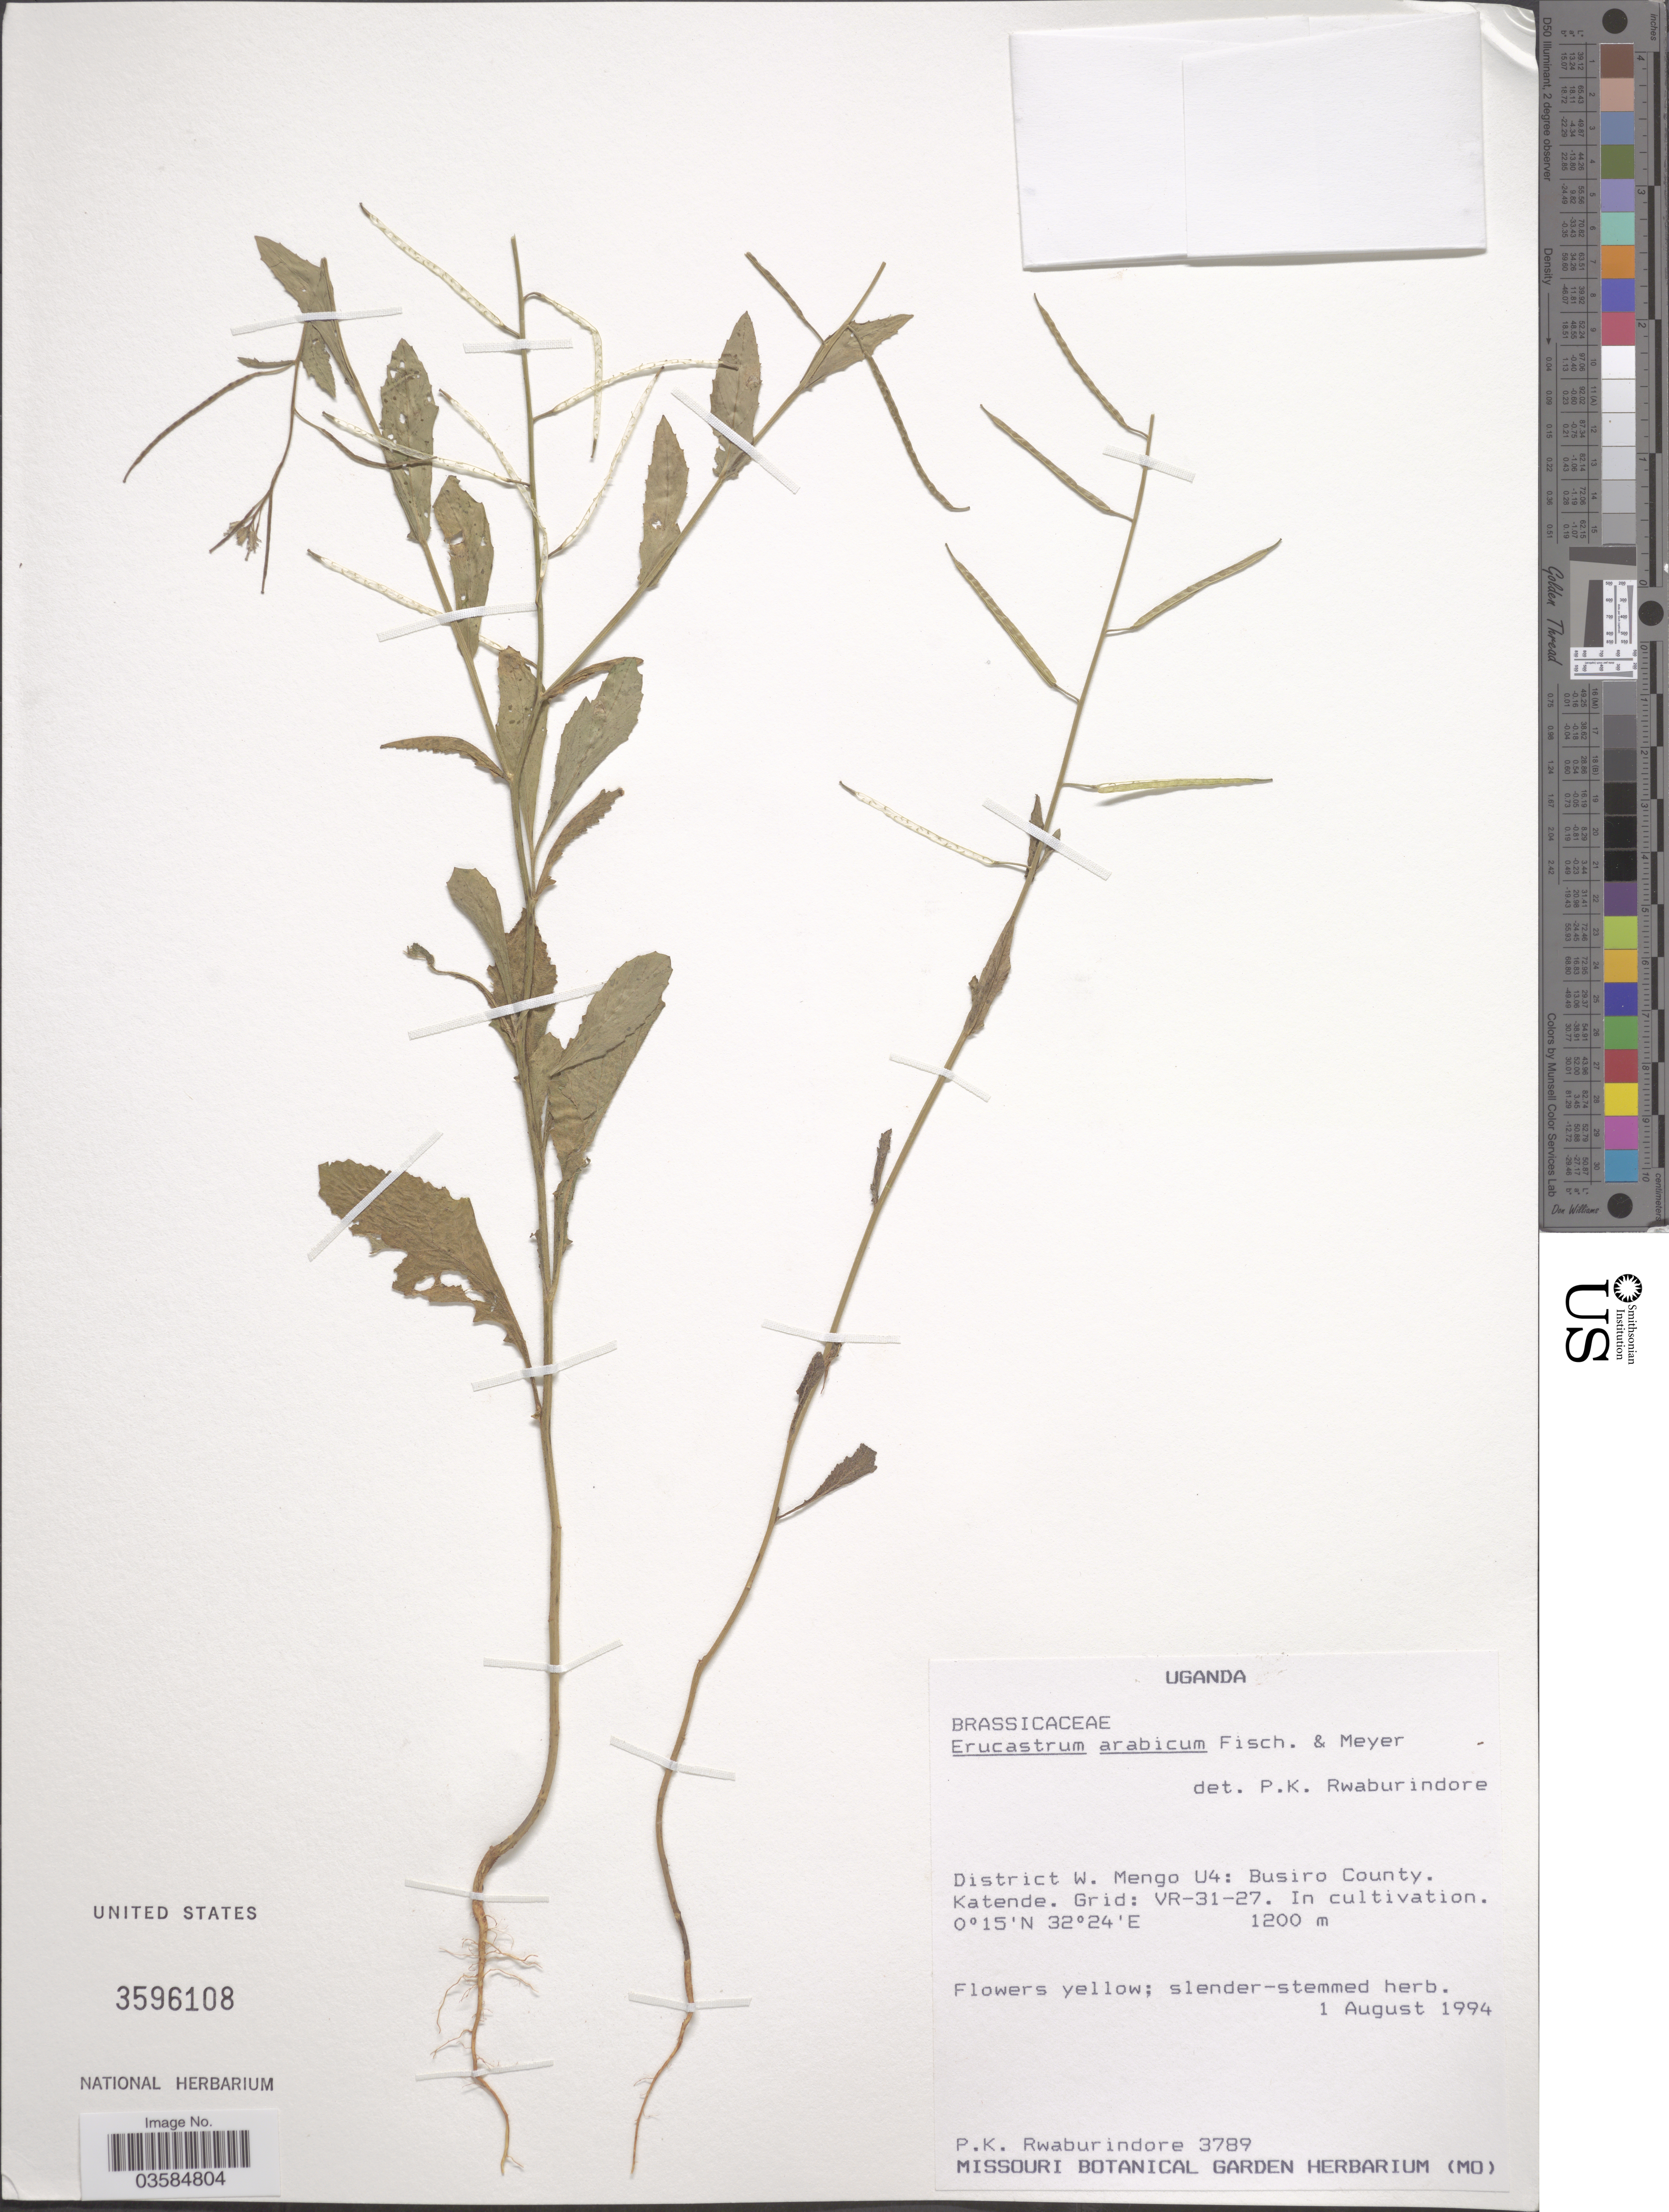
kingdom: Plantae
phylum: Tracheophyta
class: Magnoliopsida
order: Brassicales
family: Brassicaceae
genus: Erucastrum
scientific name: Erucastrum arabicum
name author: Fisch. & C.A. Mey.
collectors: P. Rwaburindore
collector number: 3789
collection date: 1994-08-01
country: Uganda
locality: District W. Mengo U4: Busiro County. Katende. Grid: VR-31-27.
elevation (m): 1200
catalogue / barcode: US 3596108